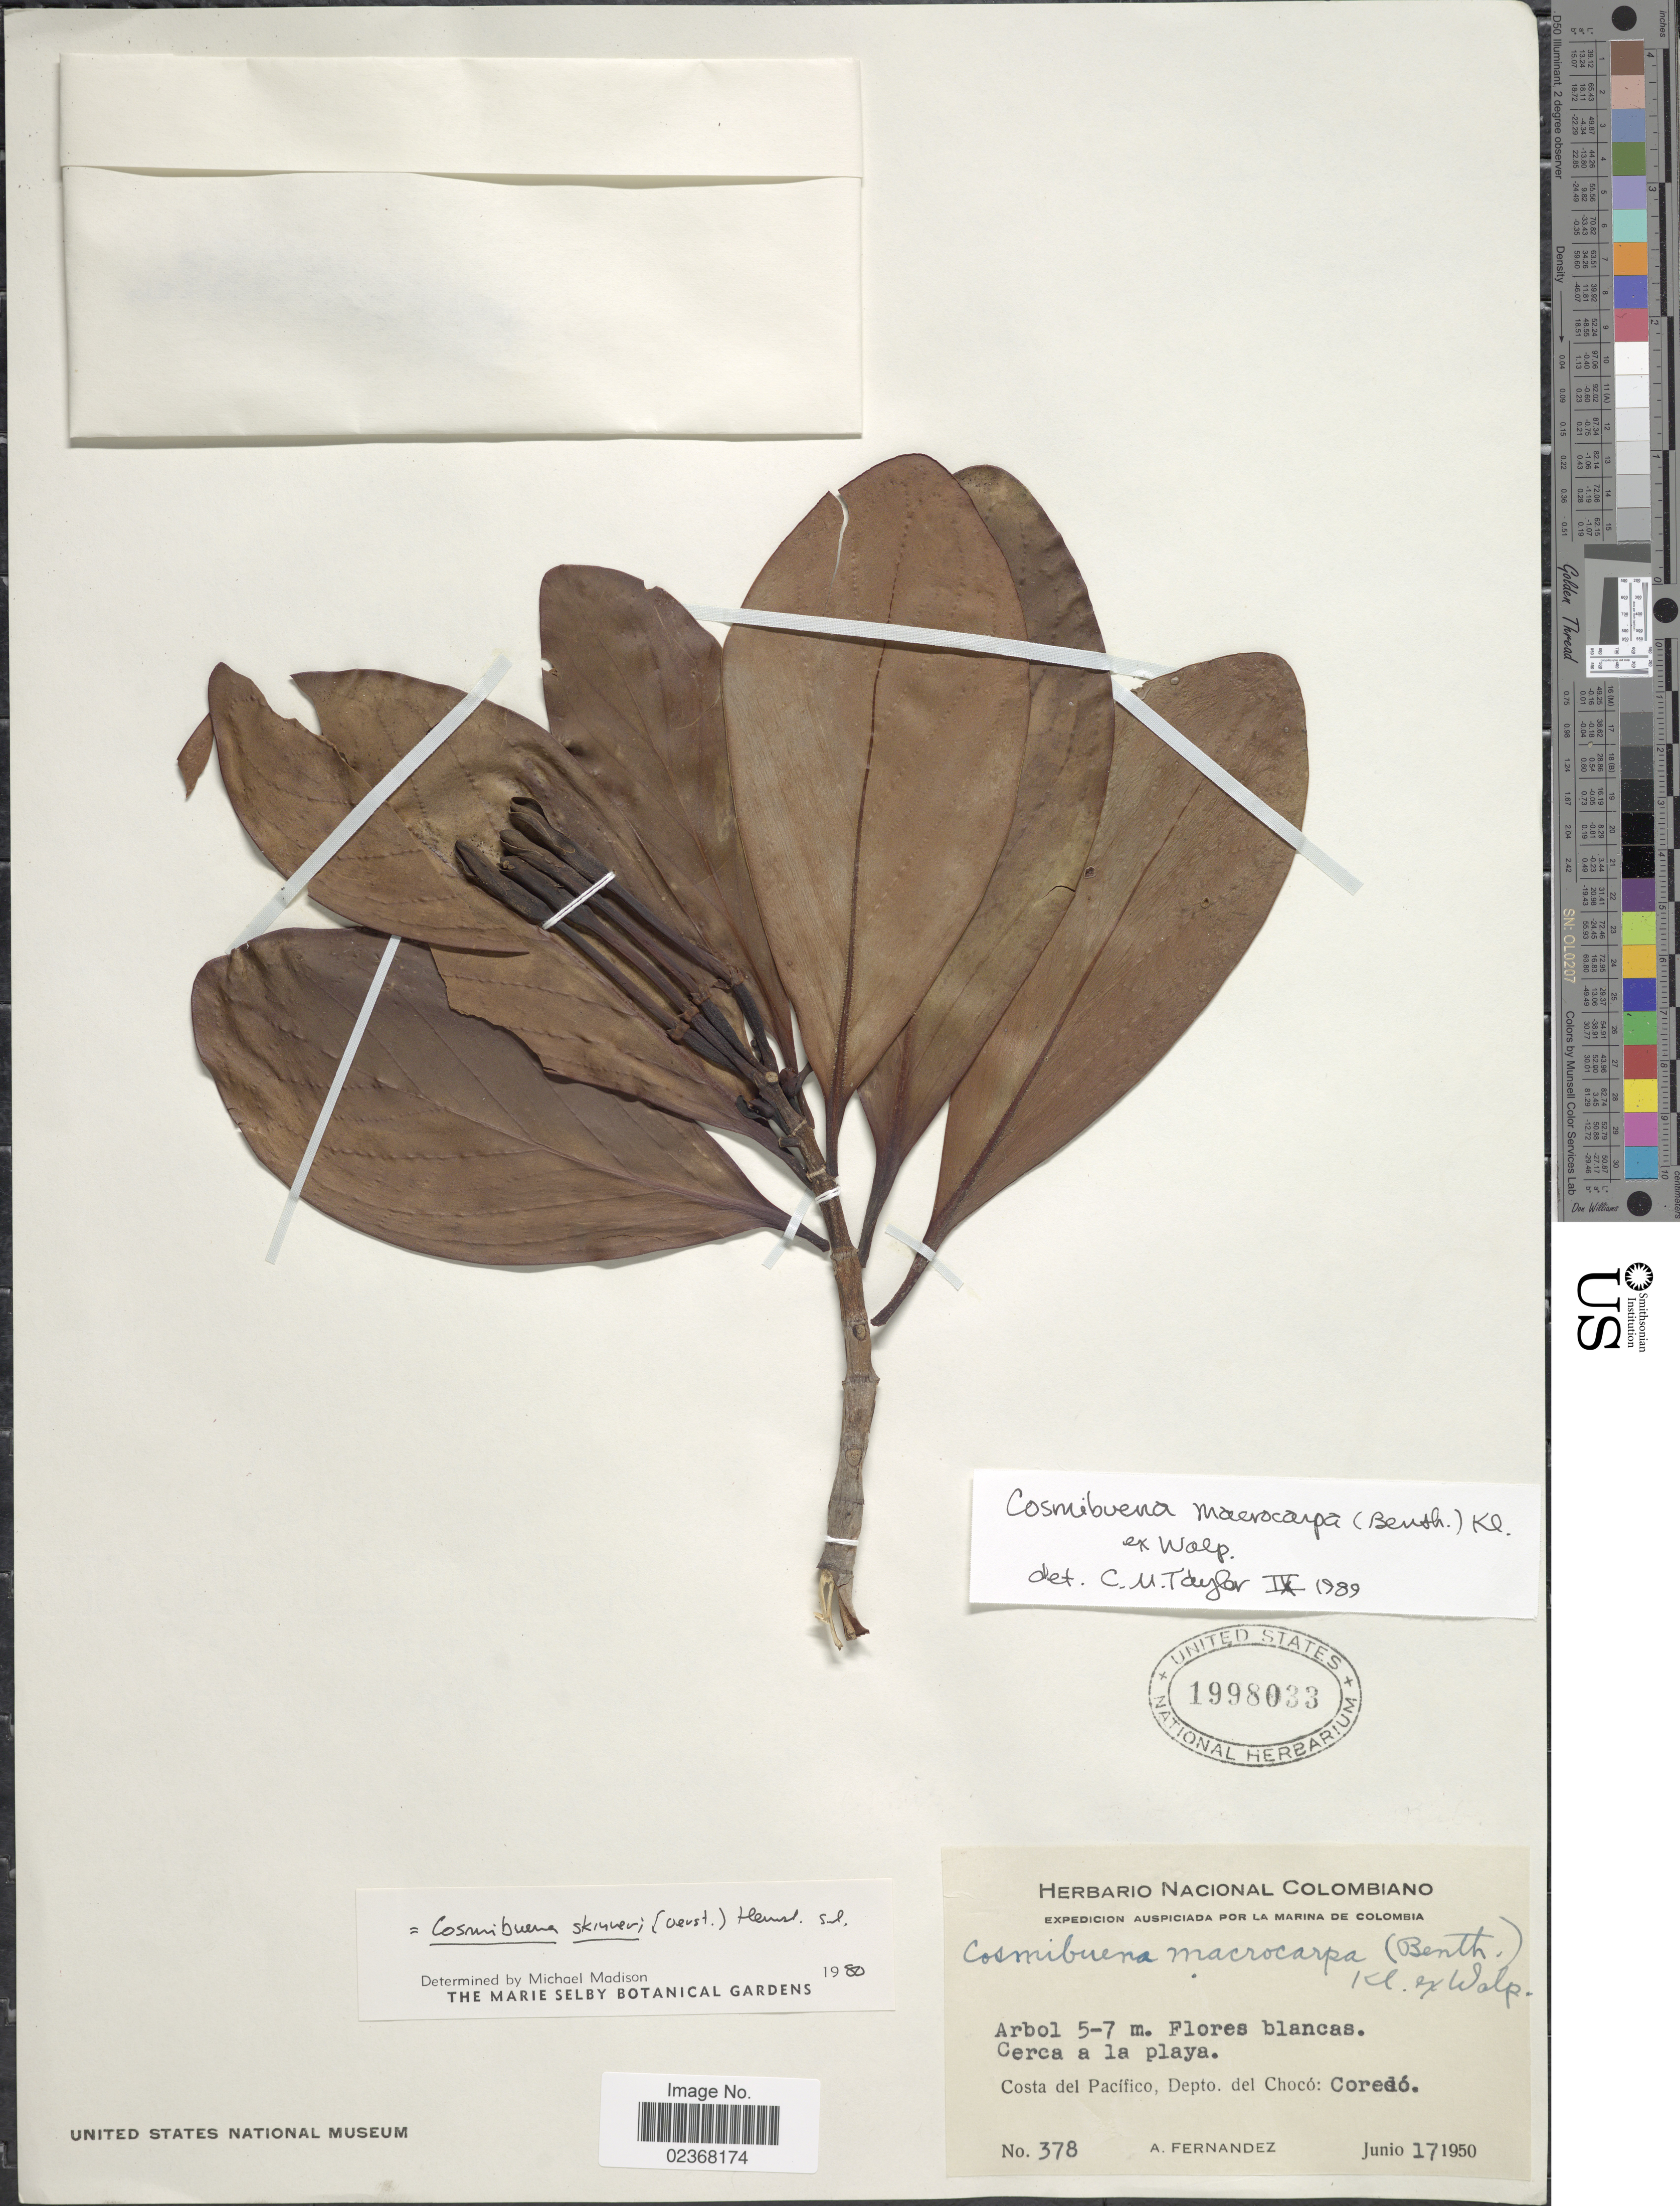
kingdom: Plantae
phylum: Tracheophyta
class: Magnoliopsida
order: Gentianales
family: Rubiaceae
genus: Cosmibuena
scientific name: Cosmibuena macrocarpa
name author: (Benth.) Klotzsch ex Walp.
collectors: A. Fernandez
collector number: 378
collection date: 1950-06-17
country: Colombia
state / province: Chocó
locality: Costa del Pacifico, Depto. del Choco: Coredo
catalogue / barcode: US 1998033